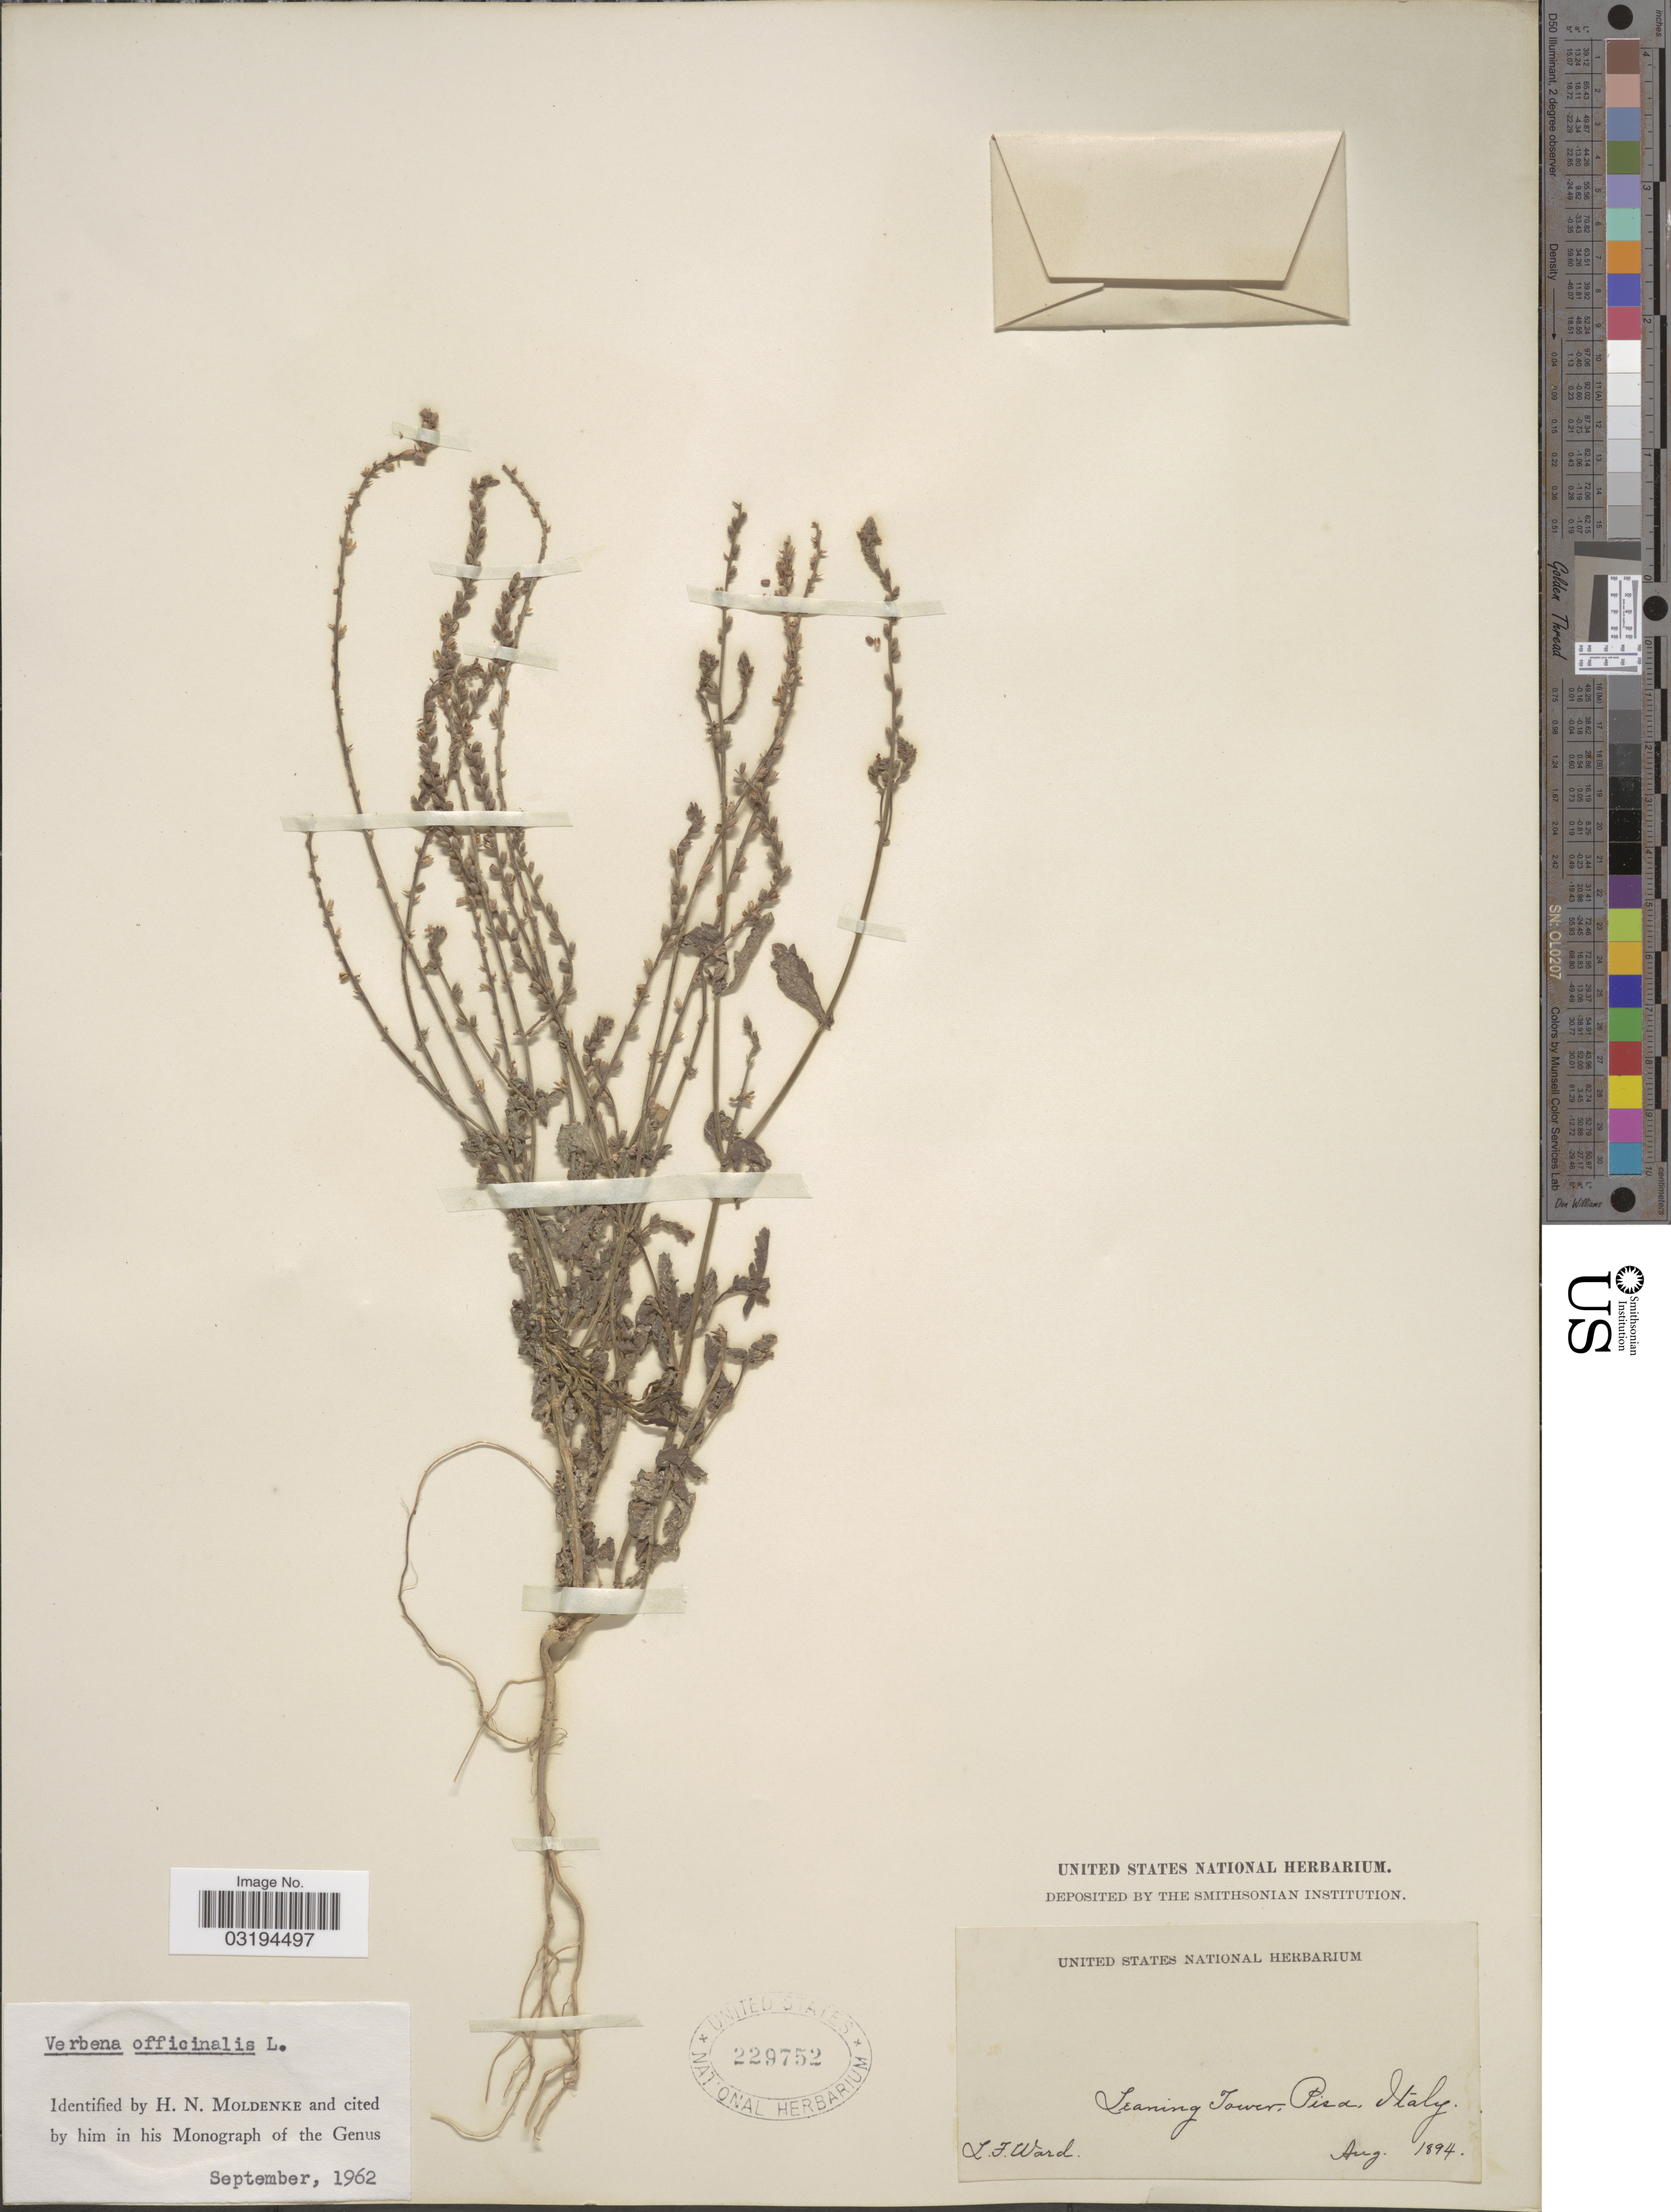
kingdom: Plantae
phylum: Tracheophyta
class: Magnoliopsida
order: Lamiales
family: Verbenaceae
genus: Verbena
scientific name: Verbena officinalis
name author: L.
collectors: L. Ward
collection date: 1894-08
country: Italy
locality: Leaning Tower, Pisa.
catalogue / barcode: US 229752